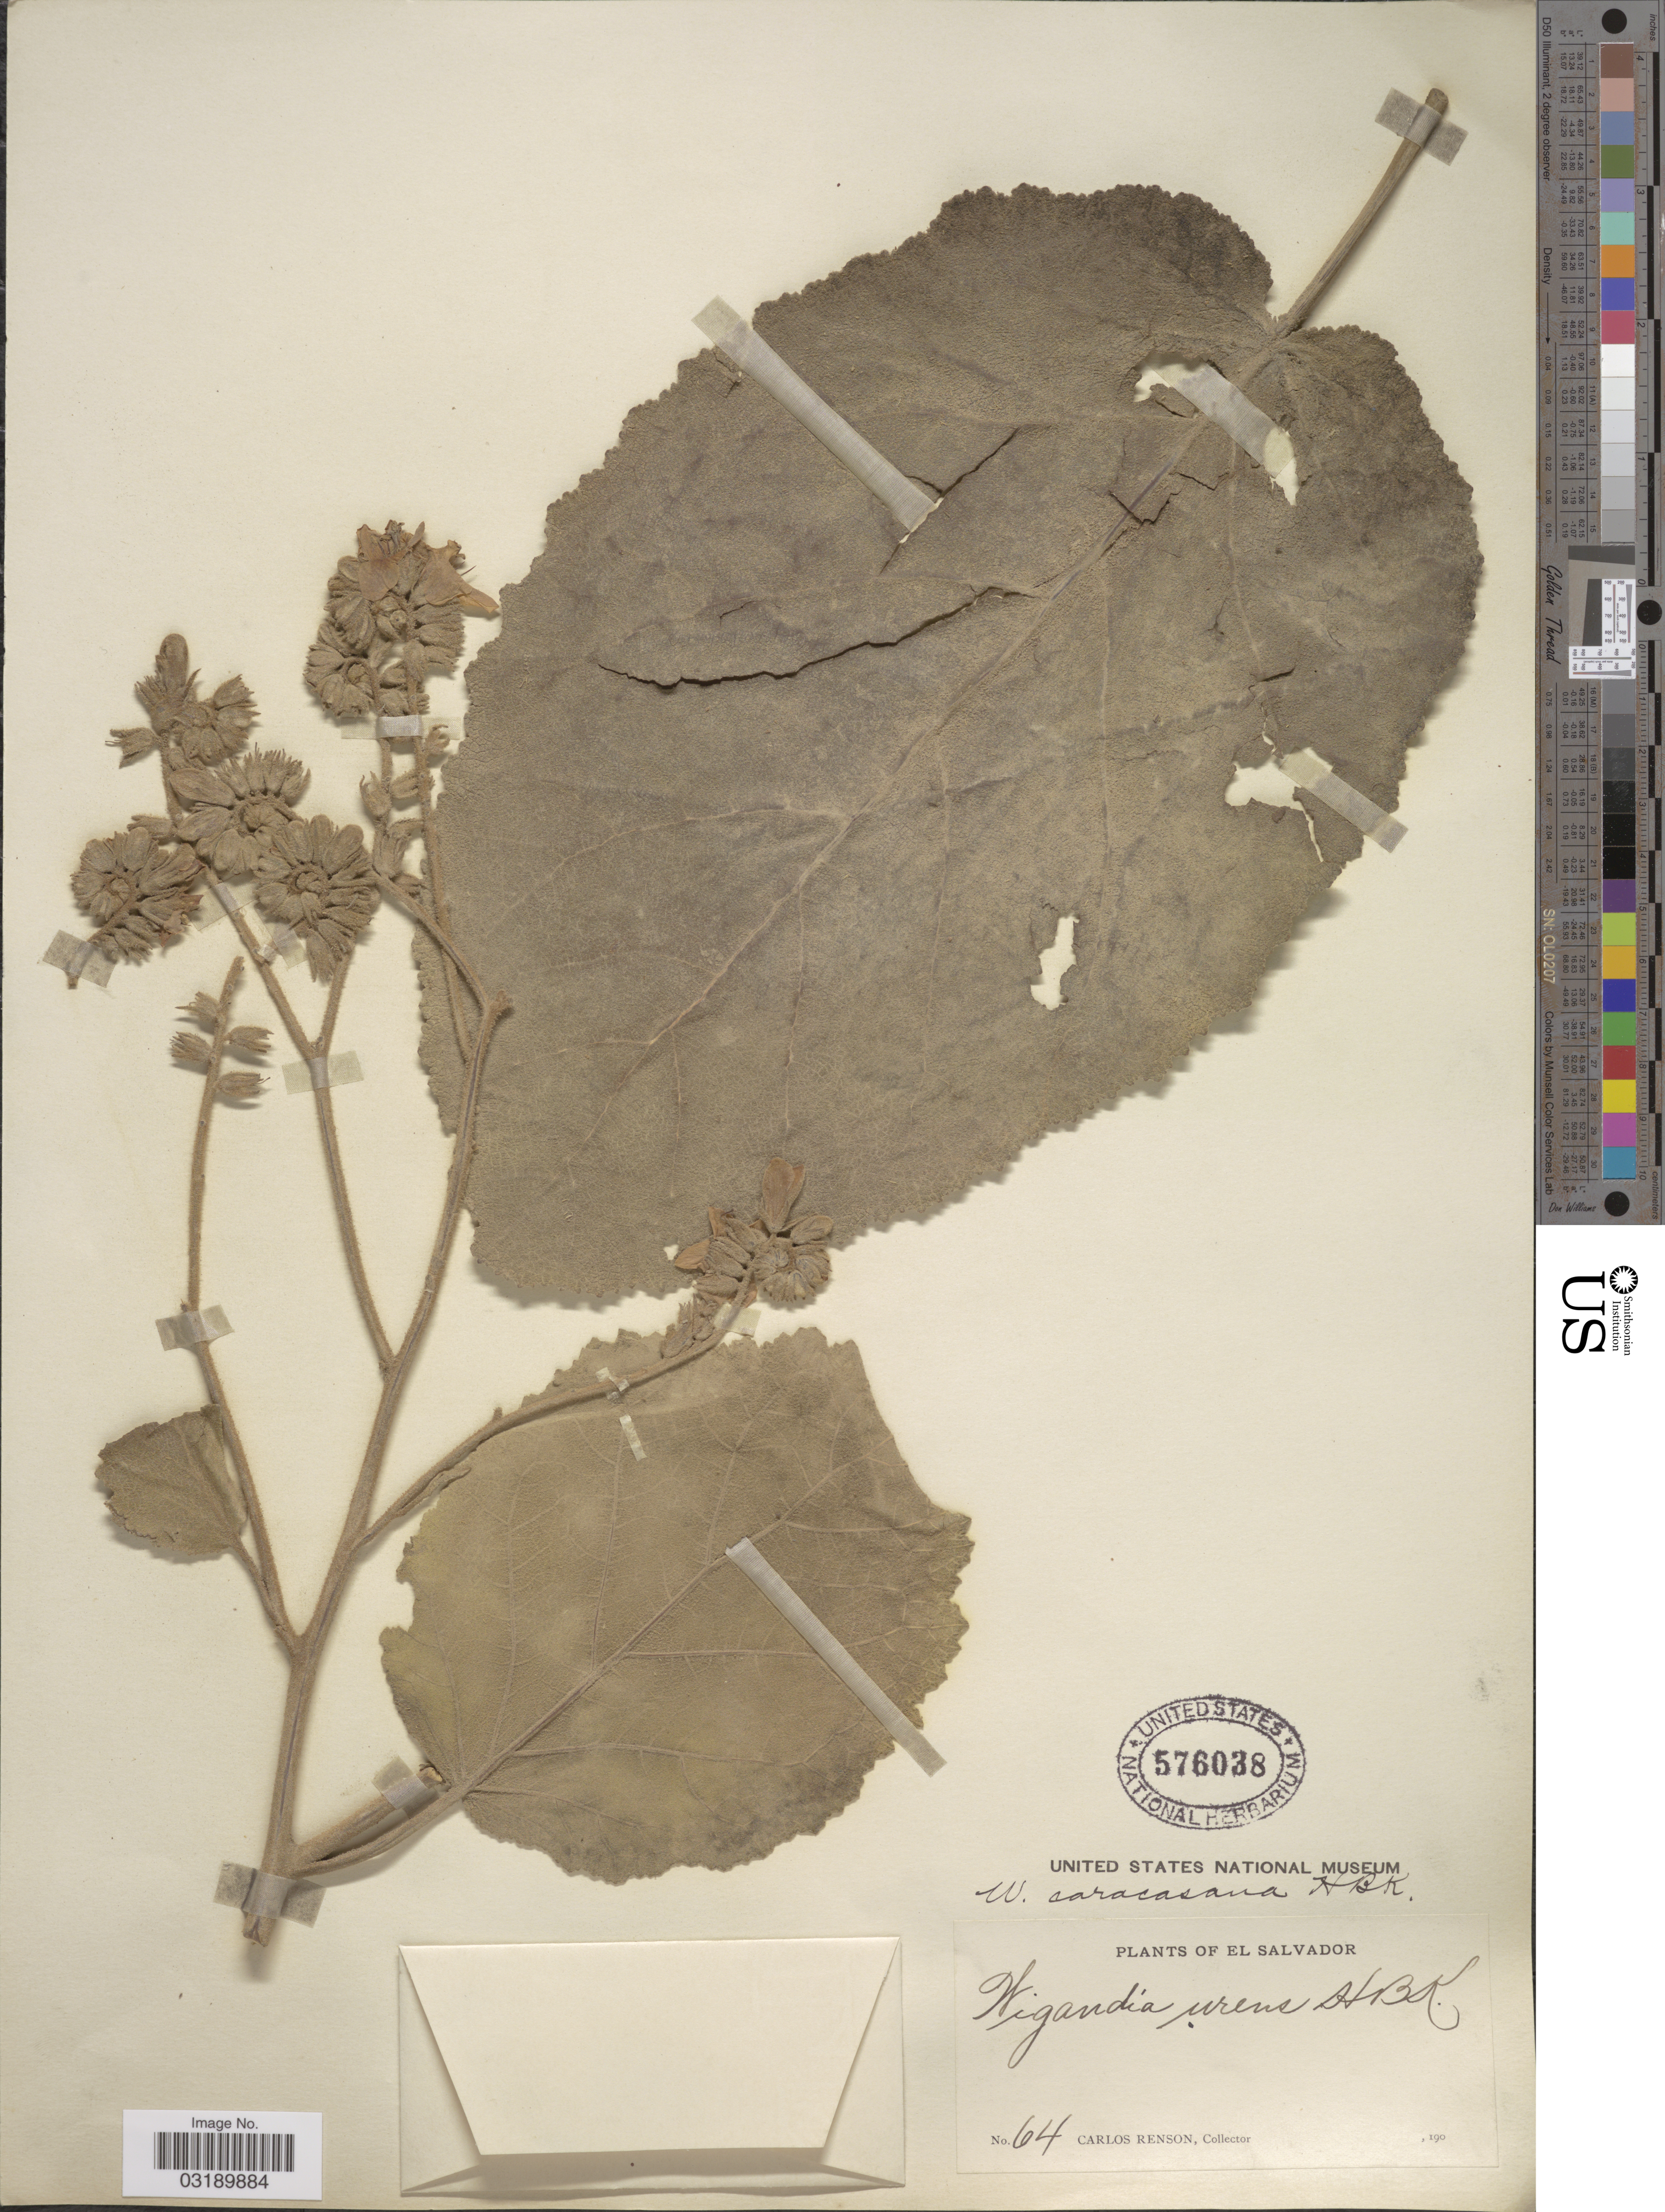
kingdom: Plantae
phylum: Tracheophyta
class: Magnoliopsida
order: Boraginales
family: Namaceae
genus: Wigandia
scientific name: Wigandia caracasana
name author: Kunth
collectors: C. Renson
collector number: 64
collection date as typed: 190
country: El Salvador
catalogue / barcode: US 576038